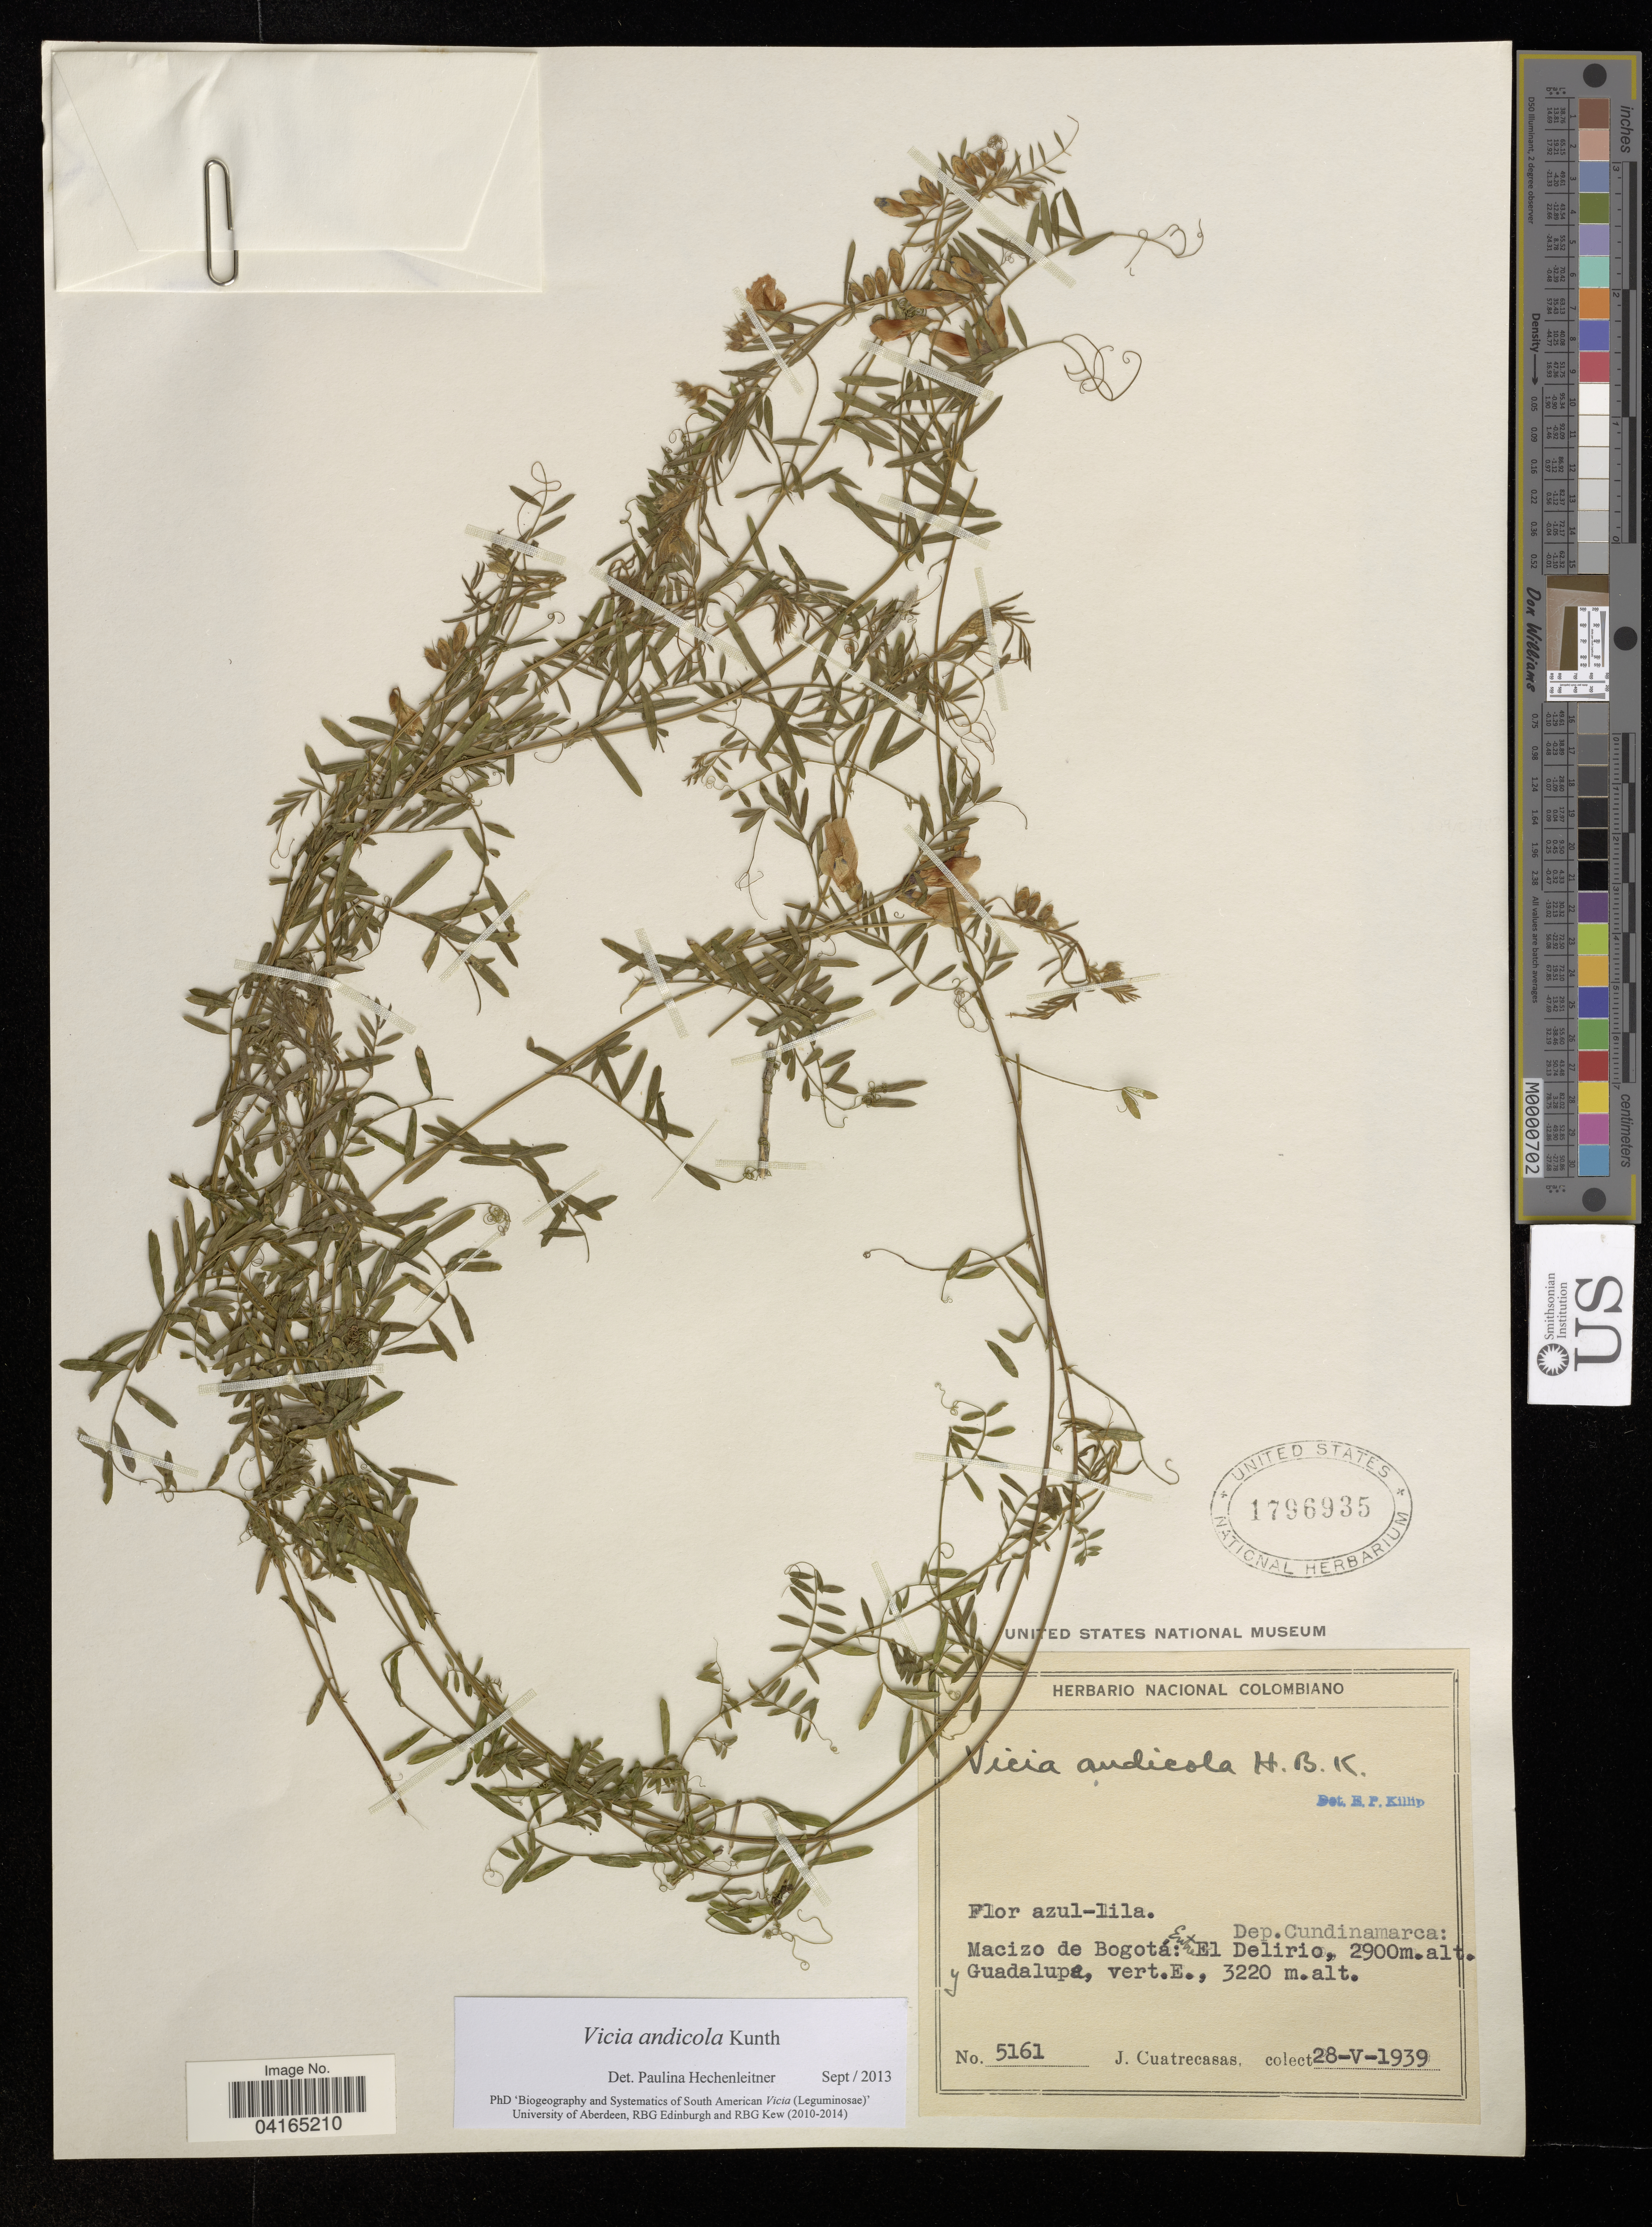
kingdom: Plantae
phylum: Tracheophyta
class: Magnoliopsida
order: Fabales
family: Fabaceae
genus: Vicia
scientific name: Vicia andicola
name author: Kunth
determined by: Hechenleitner, Paulina, RBG Edinburgh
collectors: J. Cuatrecasas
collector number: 5161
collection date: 1939-05-28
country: Colombia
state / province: Cundinamarca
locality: Dep. Cundinamarca: Macizo de Bogotá: Entre El Delirio. y Guadalupa.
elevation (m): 2900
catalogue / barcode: US 1796935